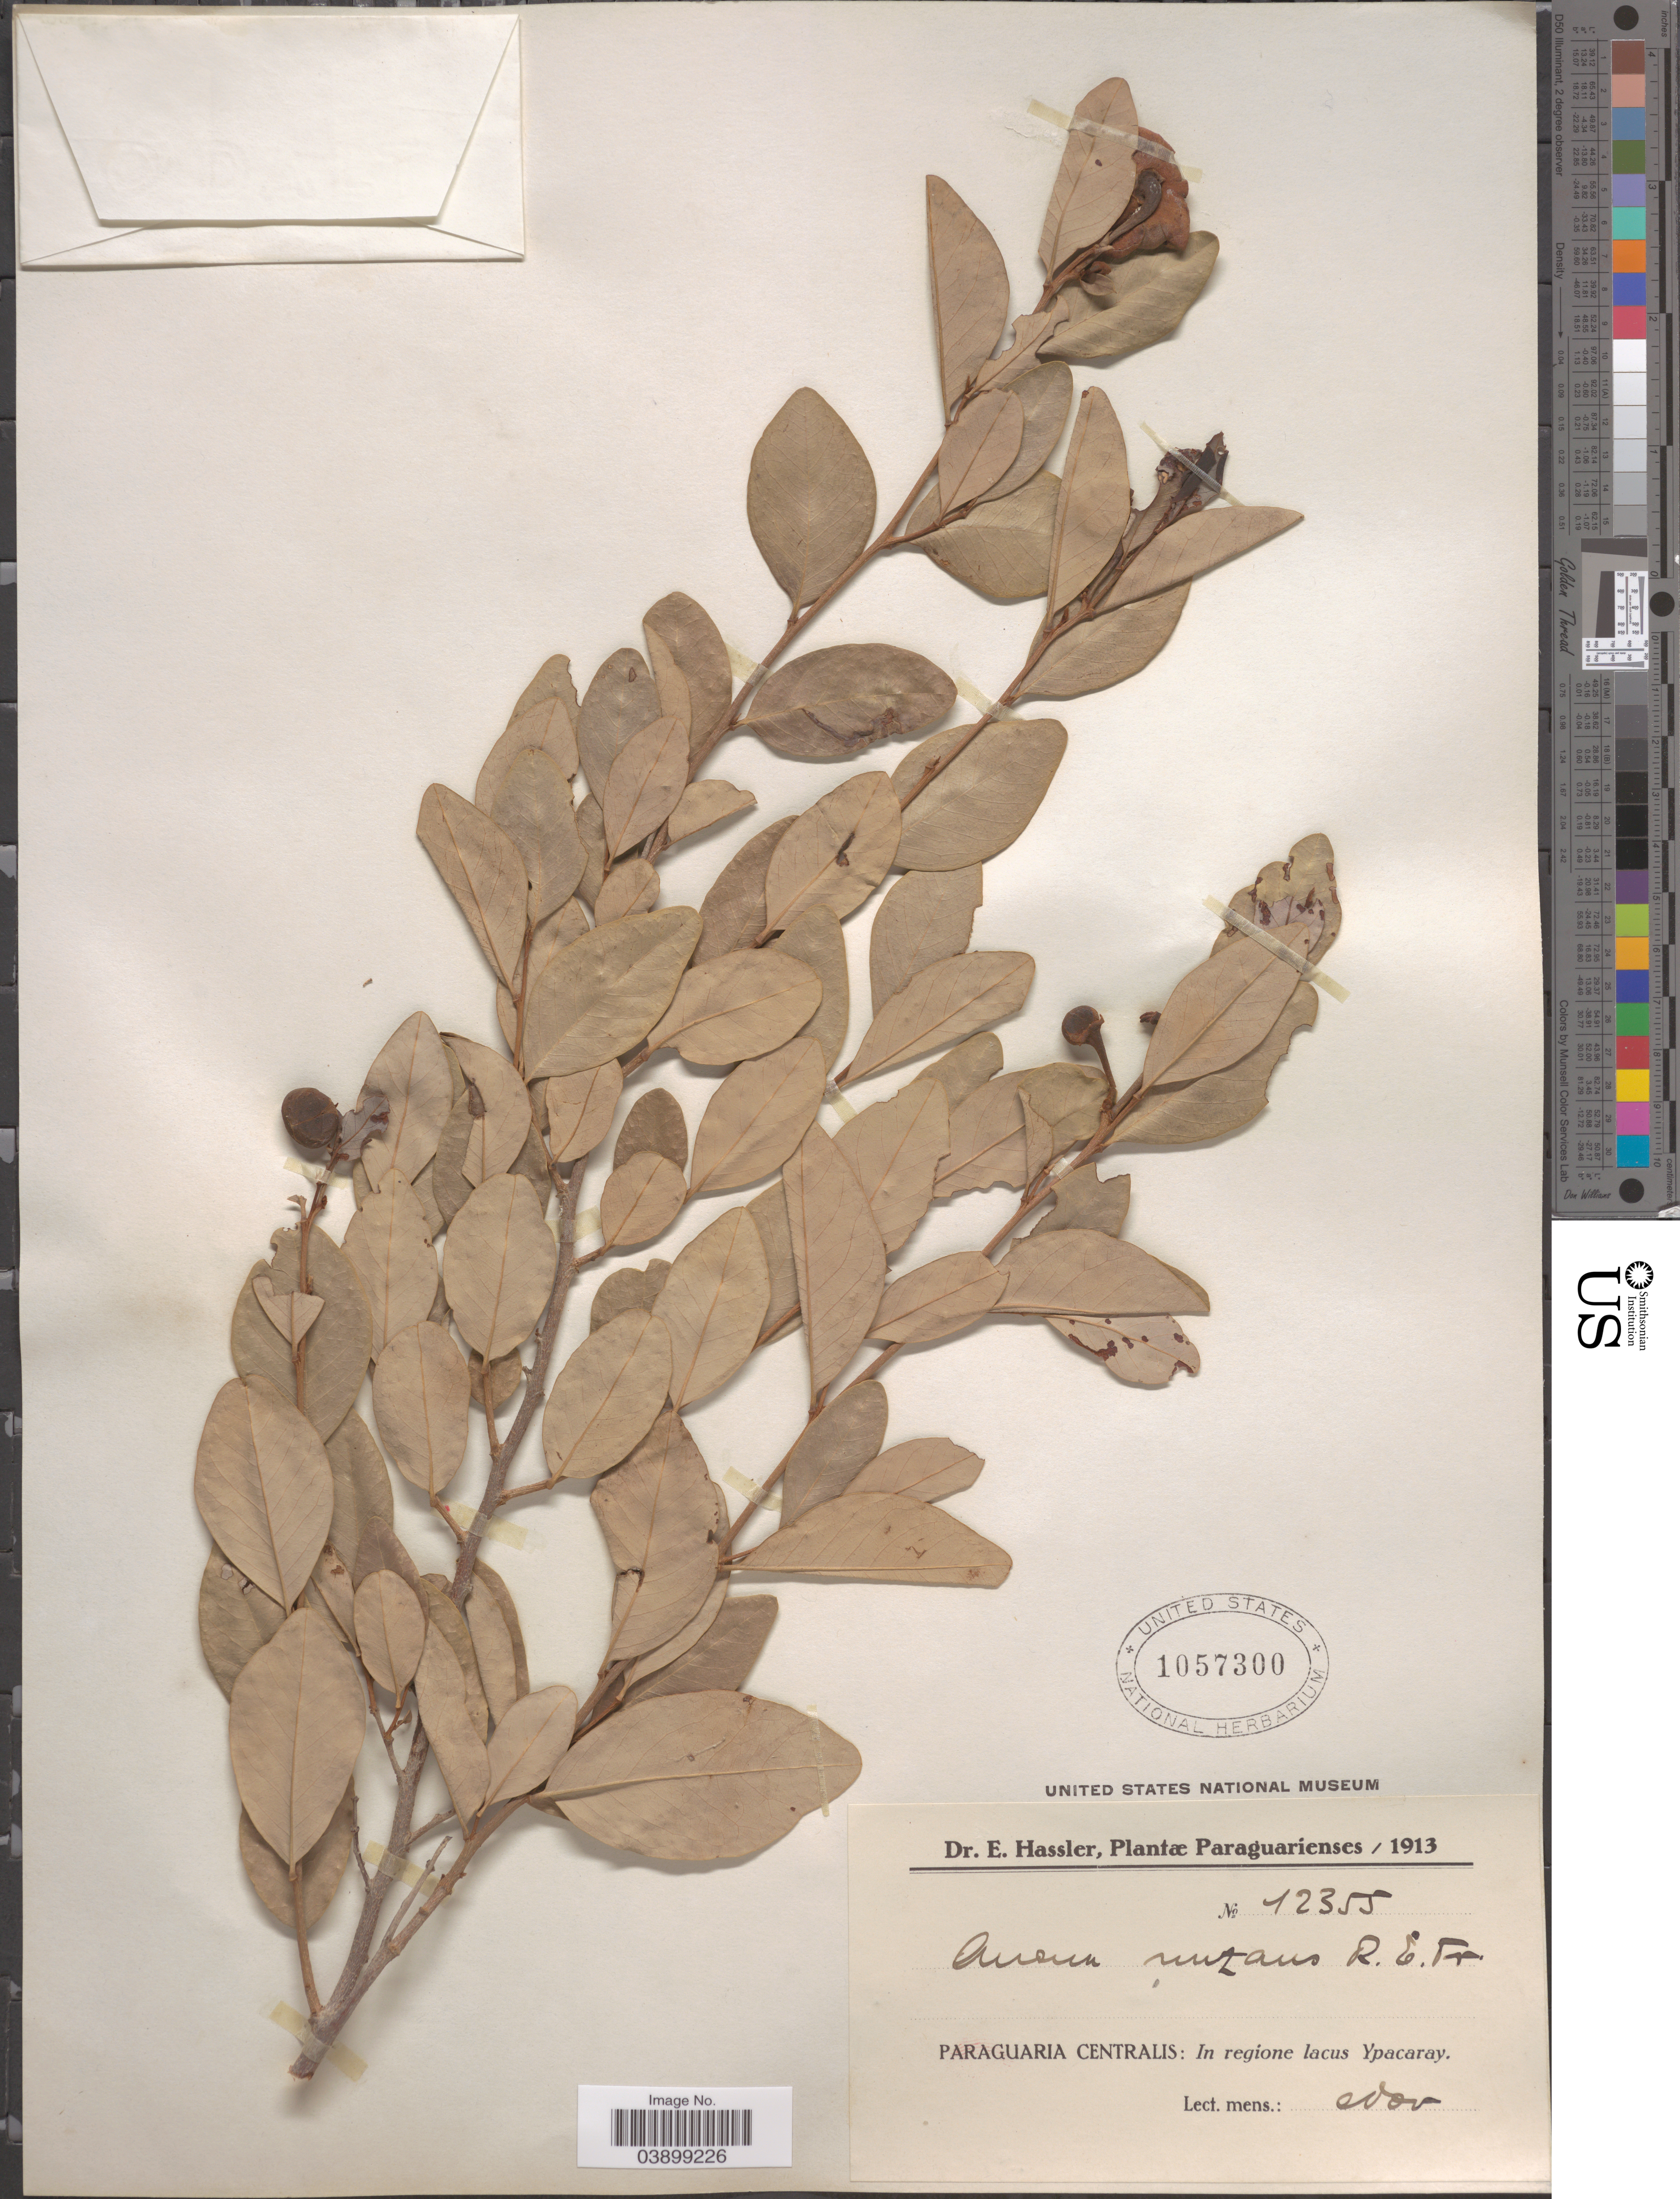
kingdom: Plantae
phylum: Tracheophyta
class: Magnoliopsida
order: Magnoliales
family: Annonaceae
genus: Annona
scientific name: Annona nutans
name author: R.E. Fr.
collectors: E. Hassler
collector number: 12355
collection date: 1913-11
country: Paraguay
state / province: Paraguari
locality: Paraguaria Centralis: In regione lacus Ypacaray.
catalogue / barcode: US 1057300